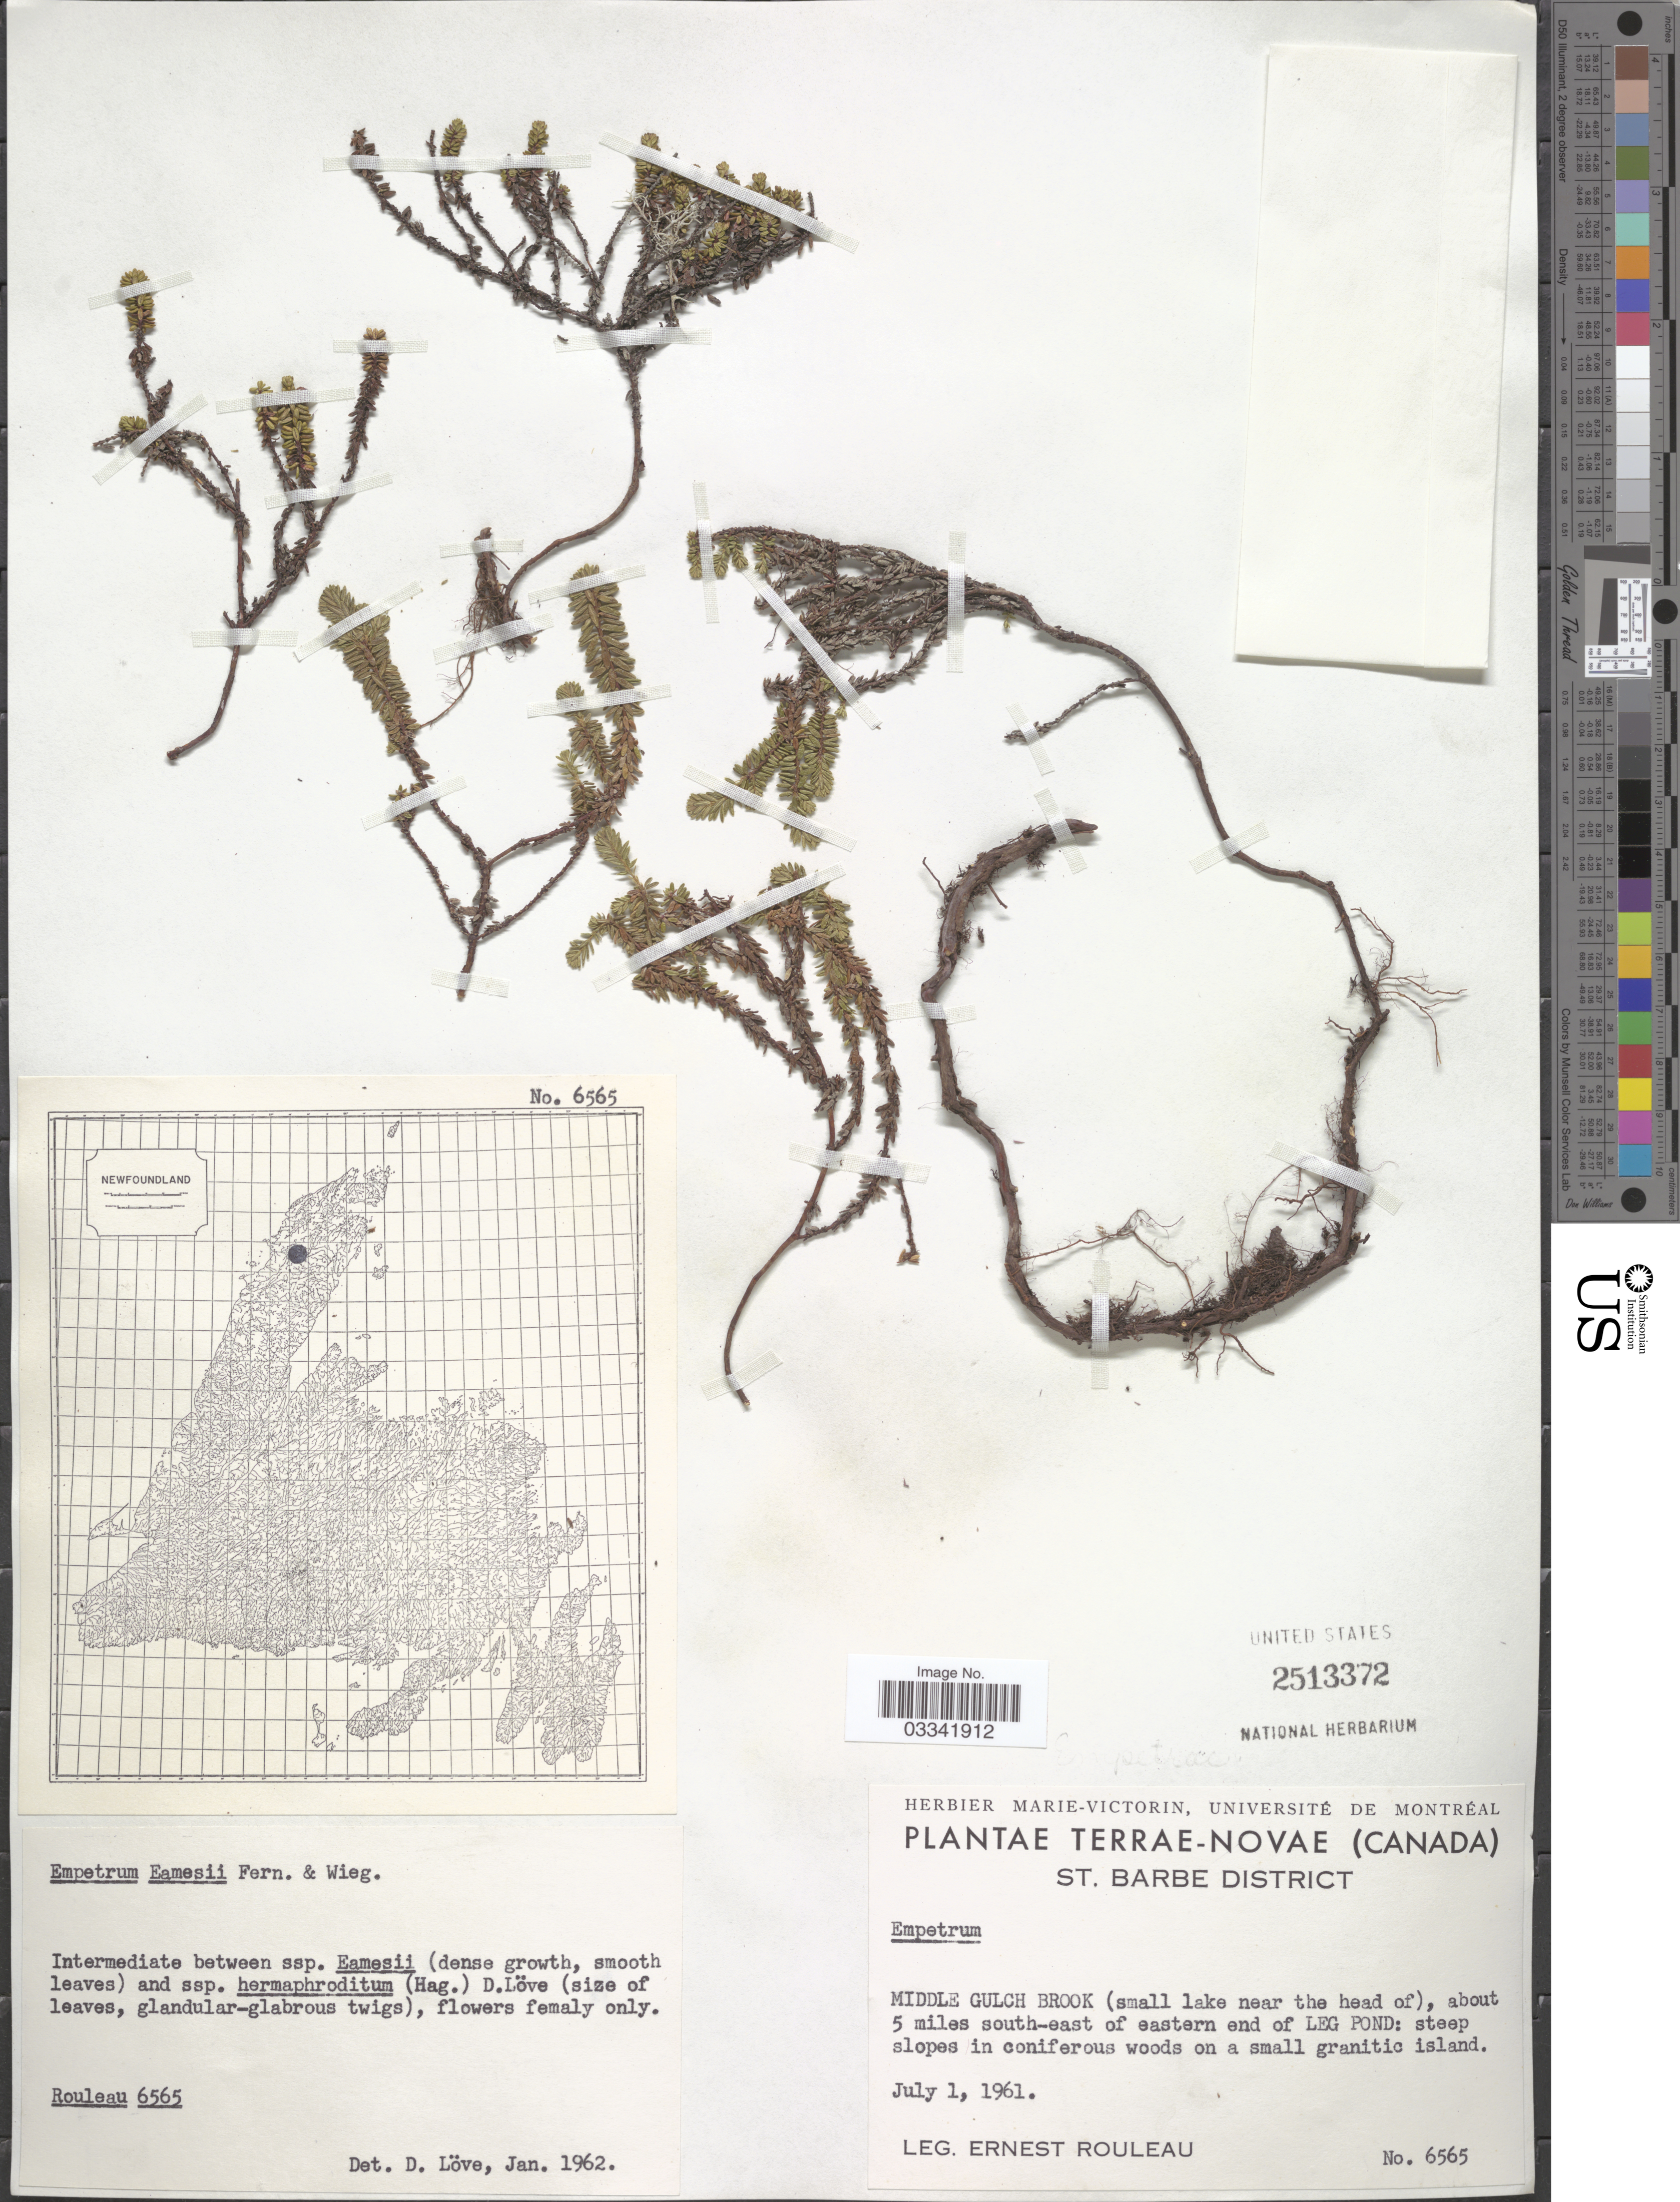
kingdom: Plantae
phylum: Tracheophyta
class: Magnoliopsida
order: Ericales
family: Ericaceae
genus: Empetrum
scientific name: Empetrum nigrum subsp. hermaphroditum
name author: (Hagerup) Böcher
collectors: E. Rouleau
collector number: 6565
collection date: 1961-07-01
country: Canada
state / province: Newfoundland and Labrador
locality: Terrae-Novae, St. Barbe District, Middle Gulch Brook (small lake near the head of), about 5 miles south-east of eastern end of Leg Pond.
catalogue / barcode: US 2513372